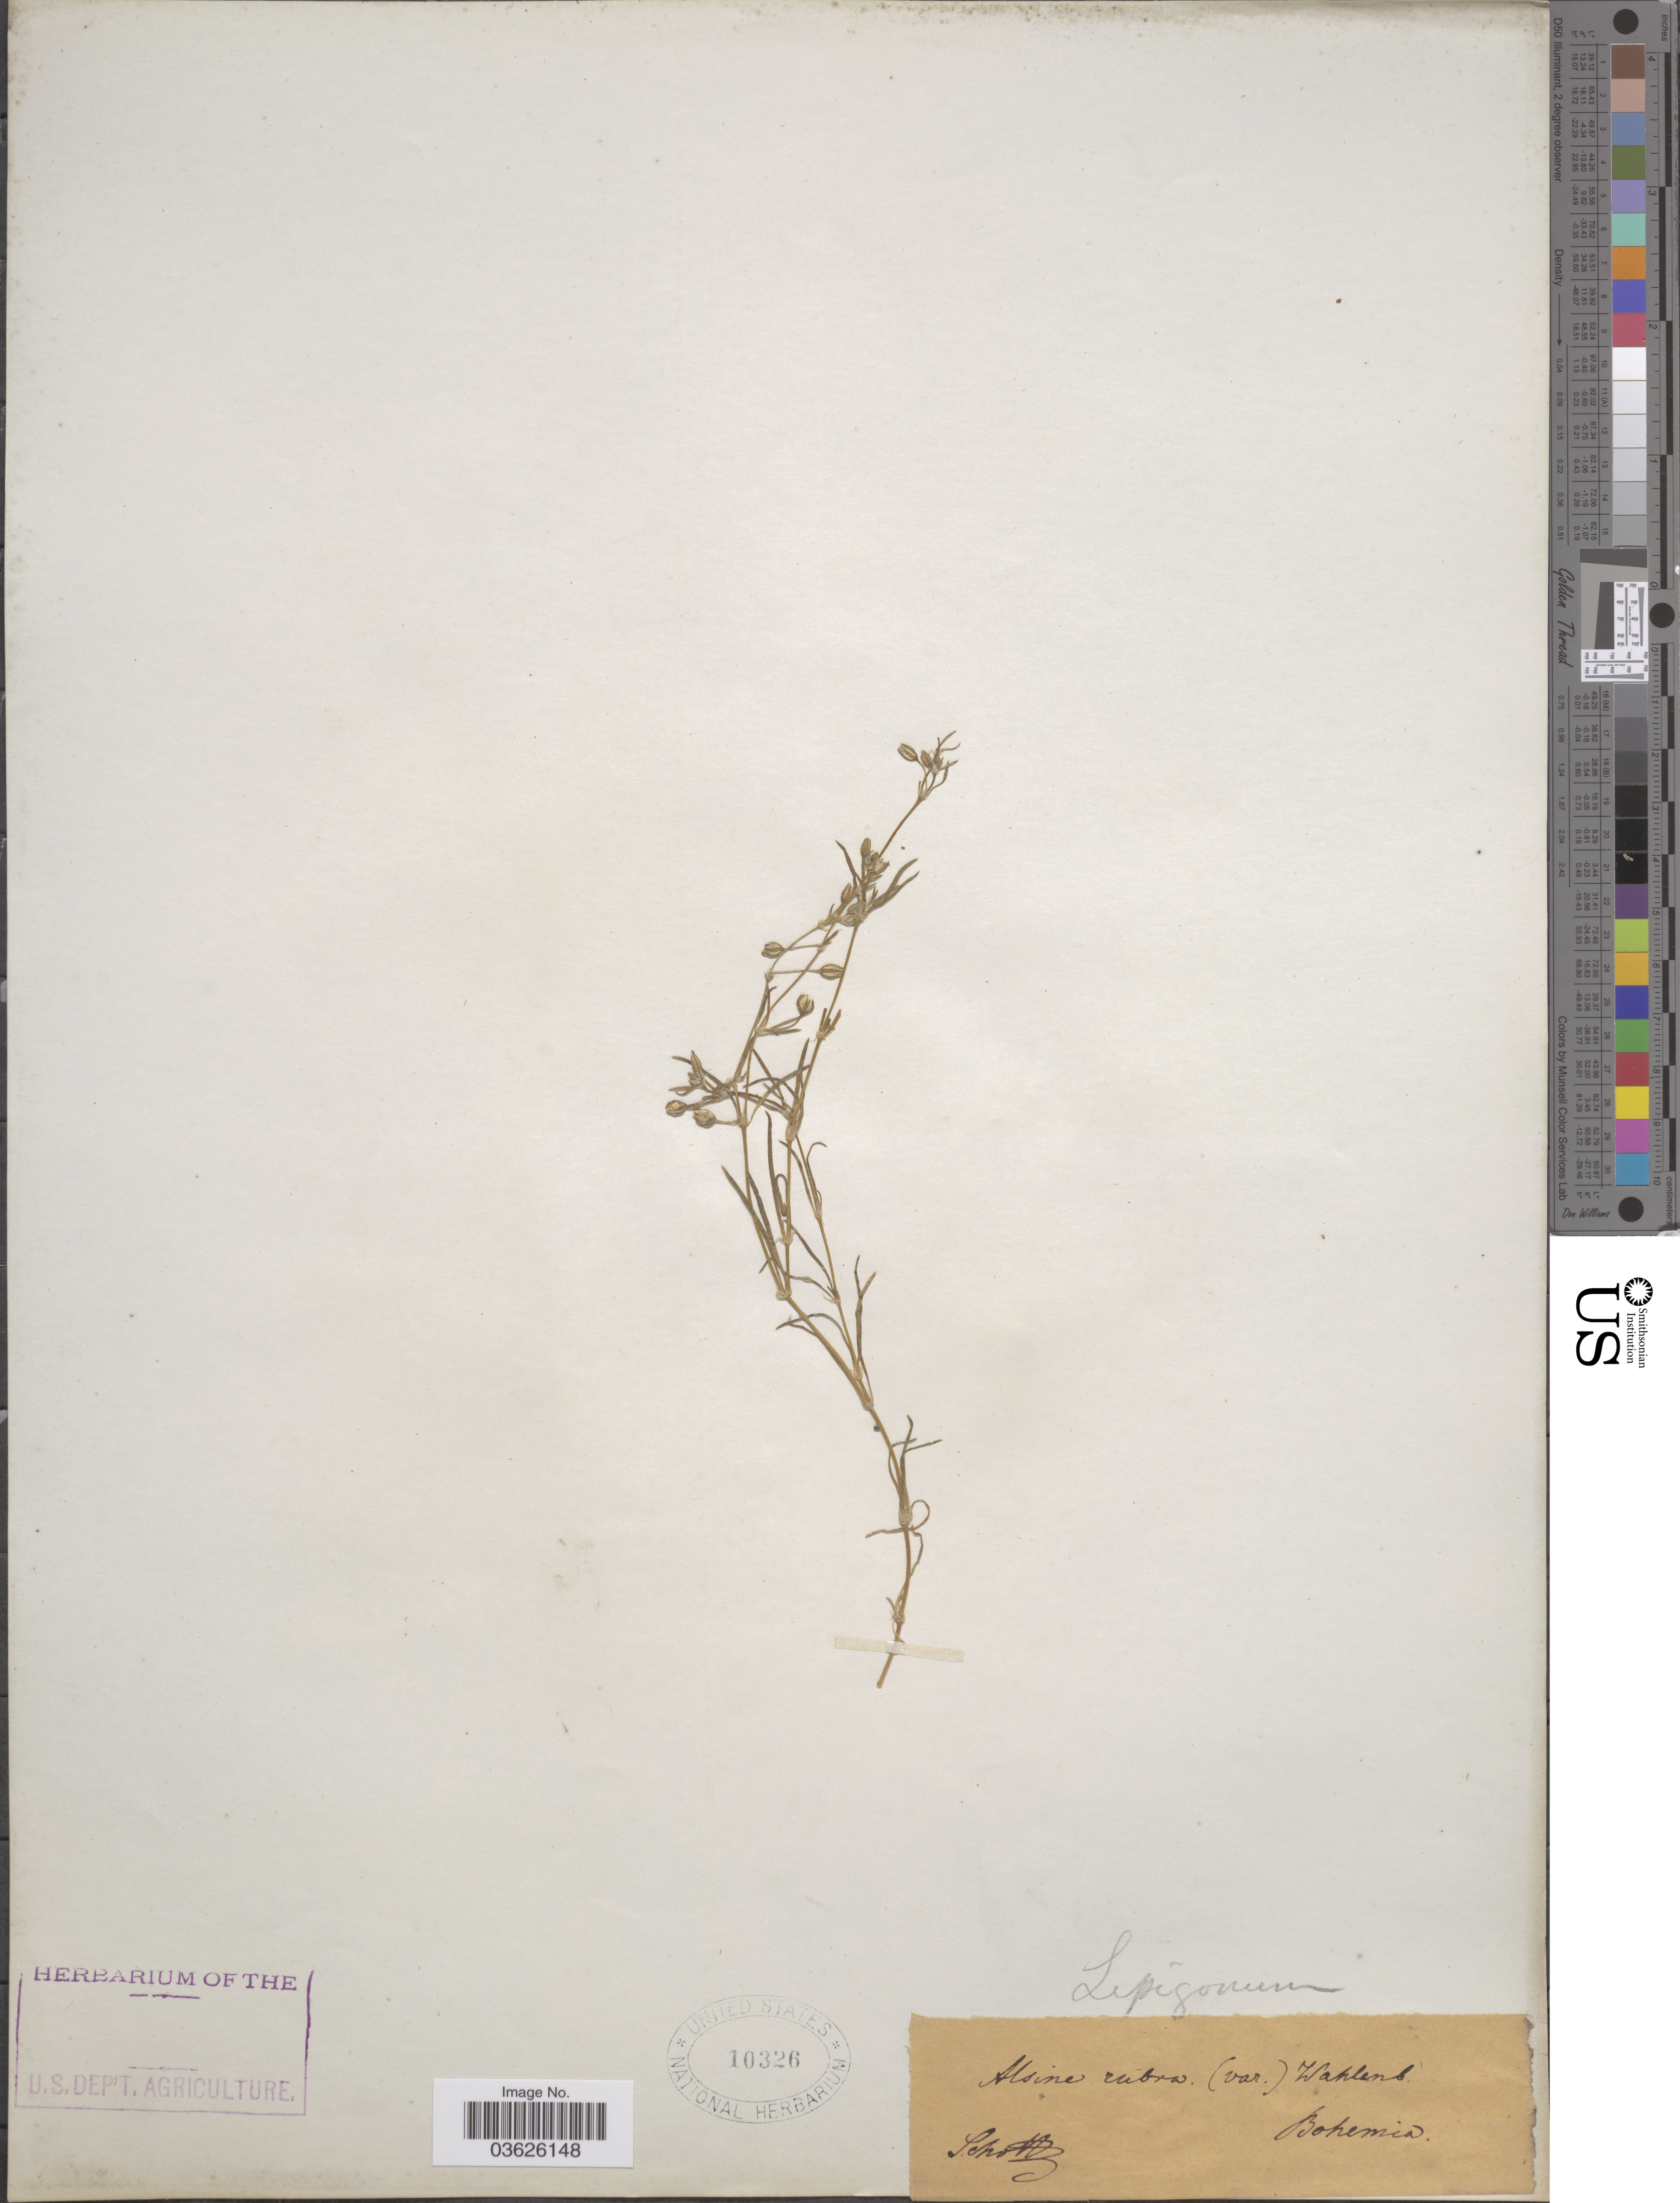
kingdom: Plantae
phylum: Tracheophyta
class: Magnoliopsida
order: Caryophyllales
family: Caryophyllaceae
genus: Spergularia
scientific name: Spergularia rubra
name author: (L.) J. Presl & C. Presl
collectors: -. Schottz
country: Czechia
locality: Bohemia.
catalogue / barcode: US 10326